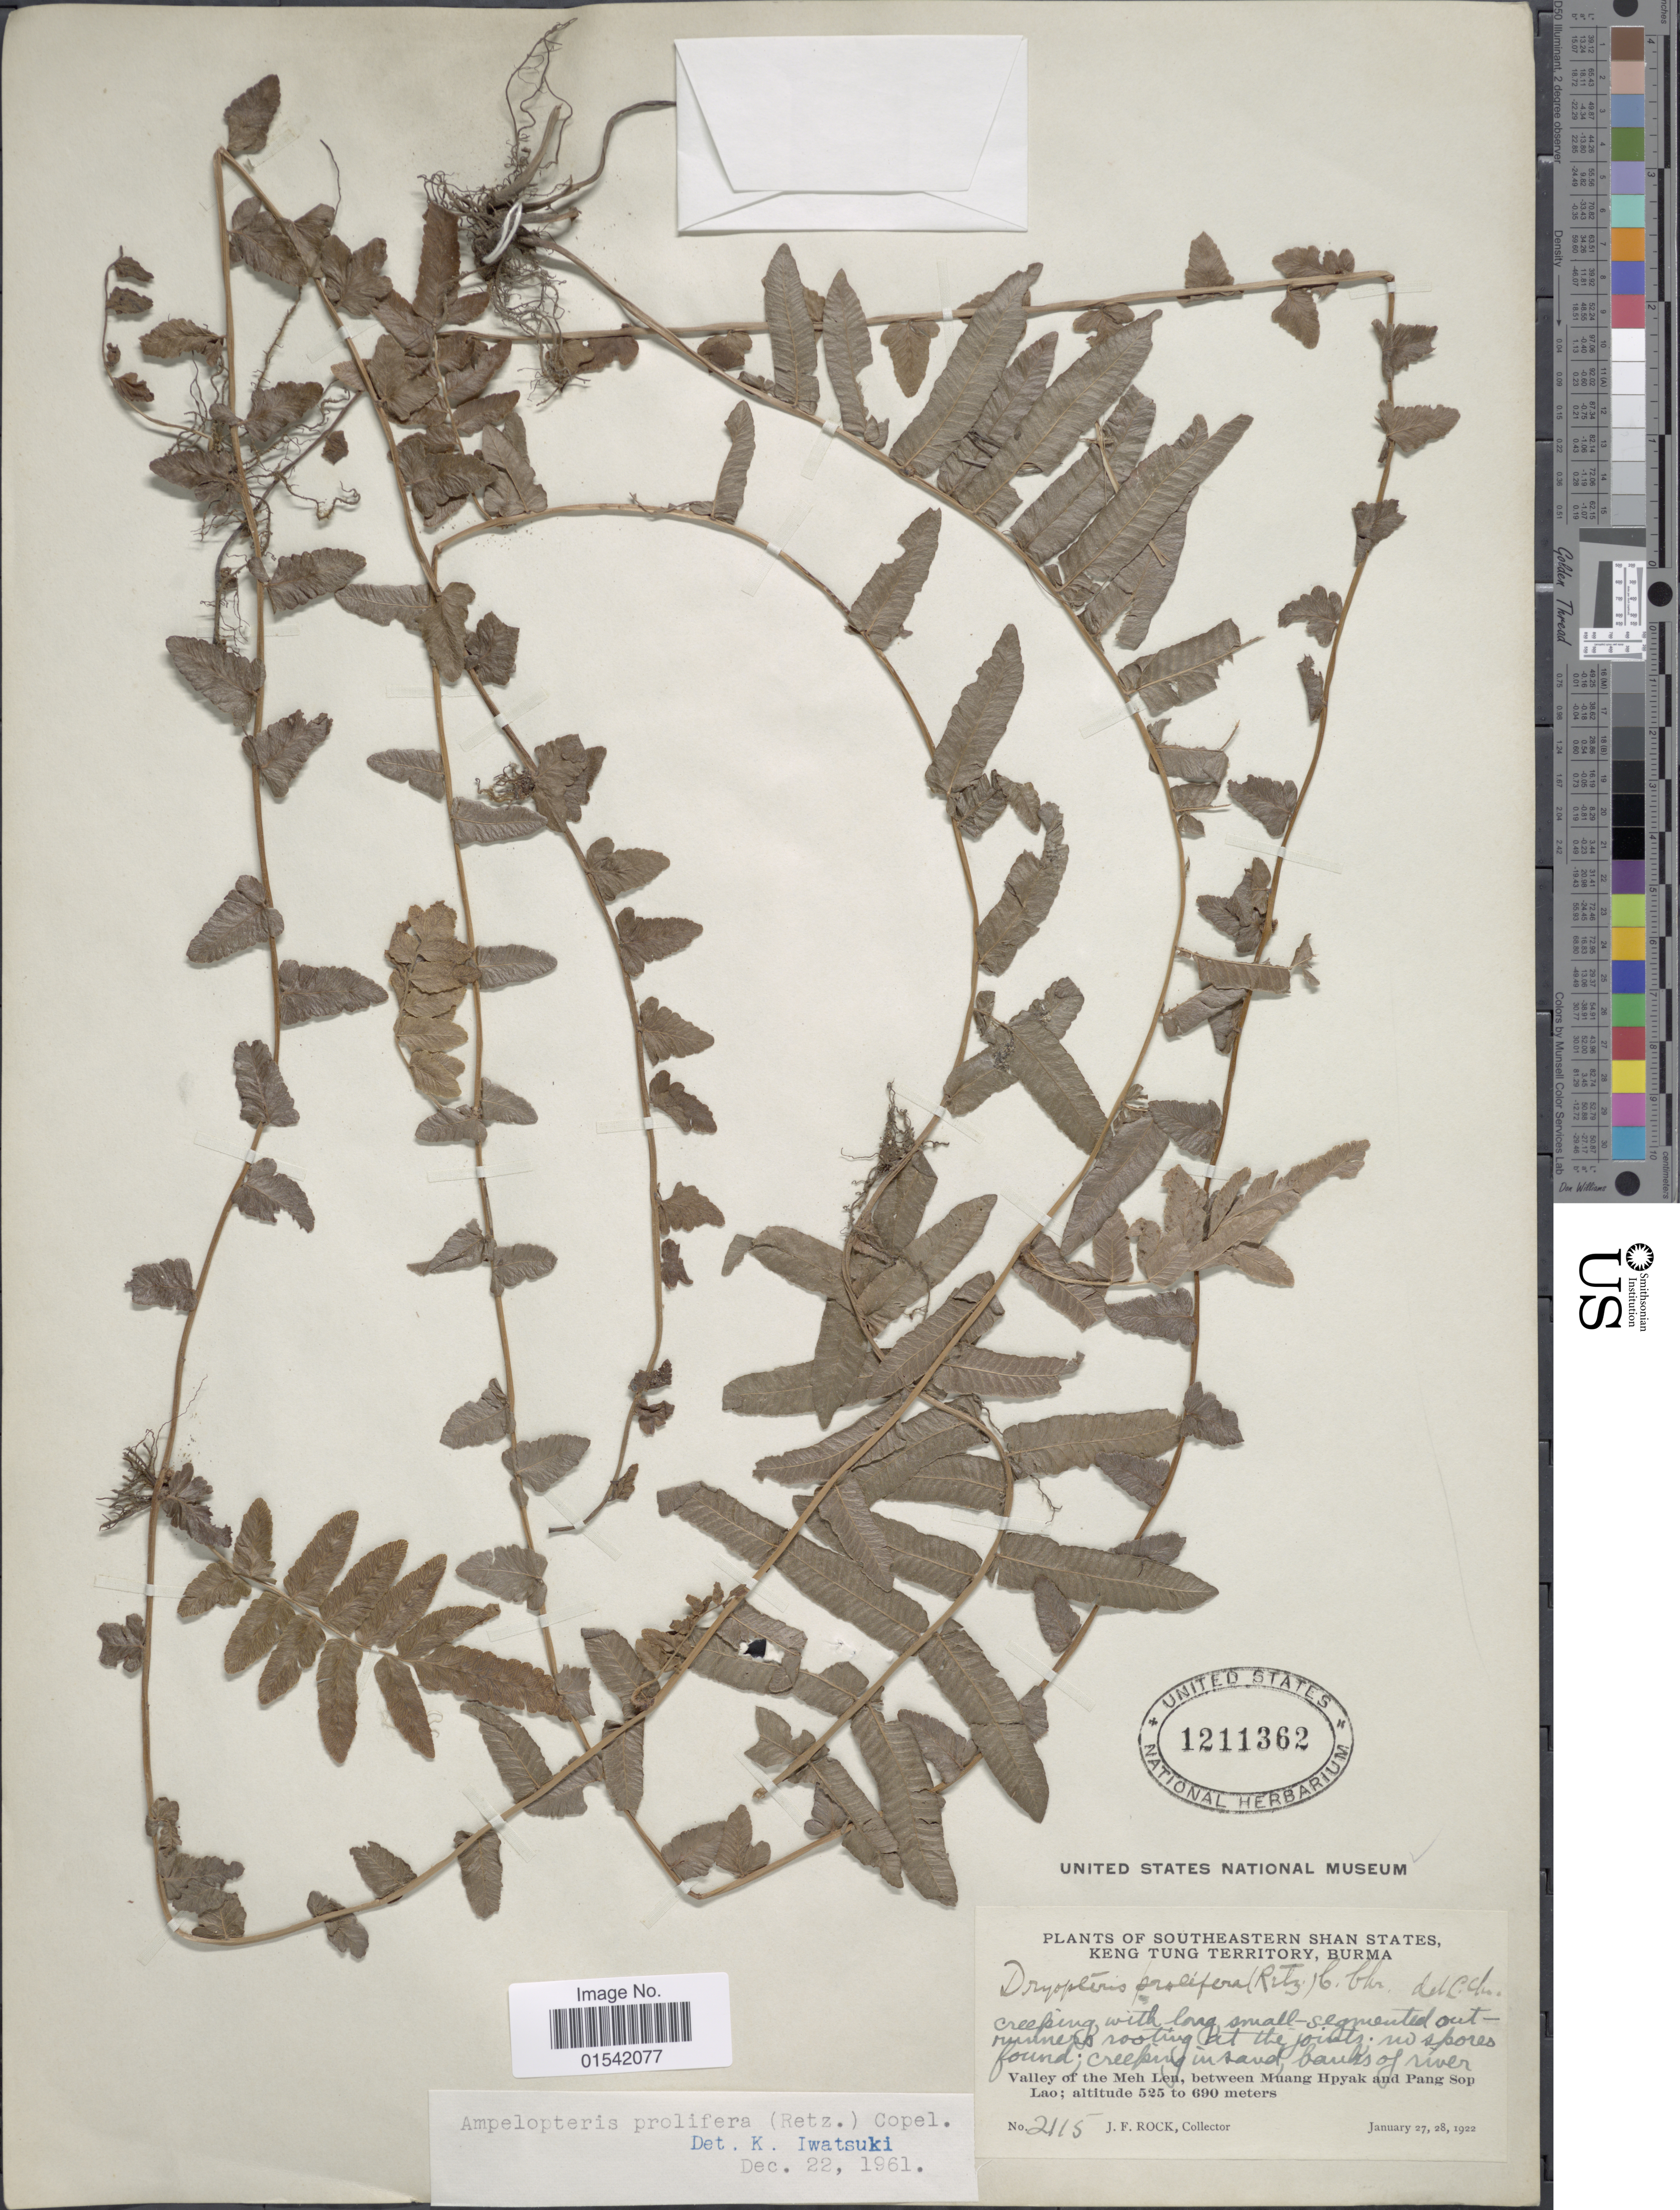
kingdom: Plantae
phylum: Tracheophyta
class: Polypodiopsida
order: Polypodiales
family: Thelypteridaceae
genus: Ampelopteris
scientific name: Ampelopteris prolifera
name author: (Retz.) Copel.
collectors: J. Rock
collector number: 2115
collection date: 1922-01-27/1922-01-28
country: Myanmar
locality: Southeastern Shan States, Keng Tung Territory, Burma, banks of river, Valley of the Meh Len, between Muang Hpyak and Pang Sop Lao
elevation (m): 525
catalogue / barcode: US 1211362